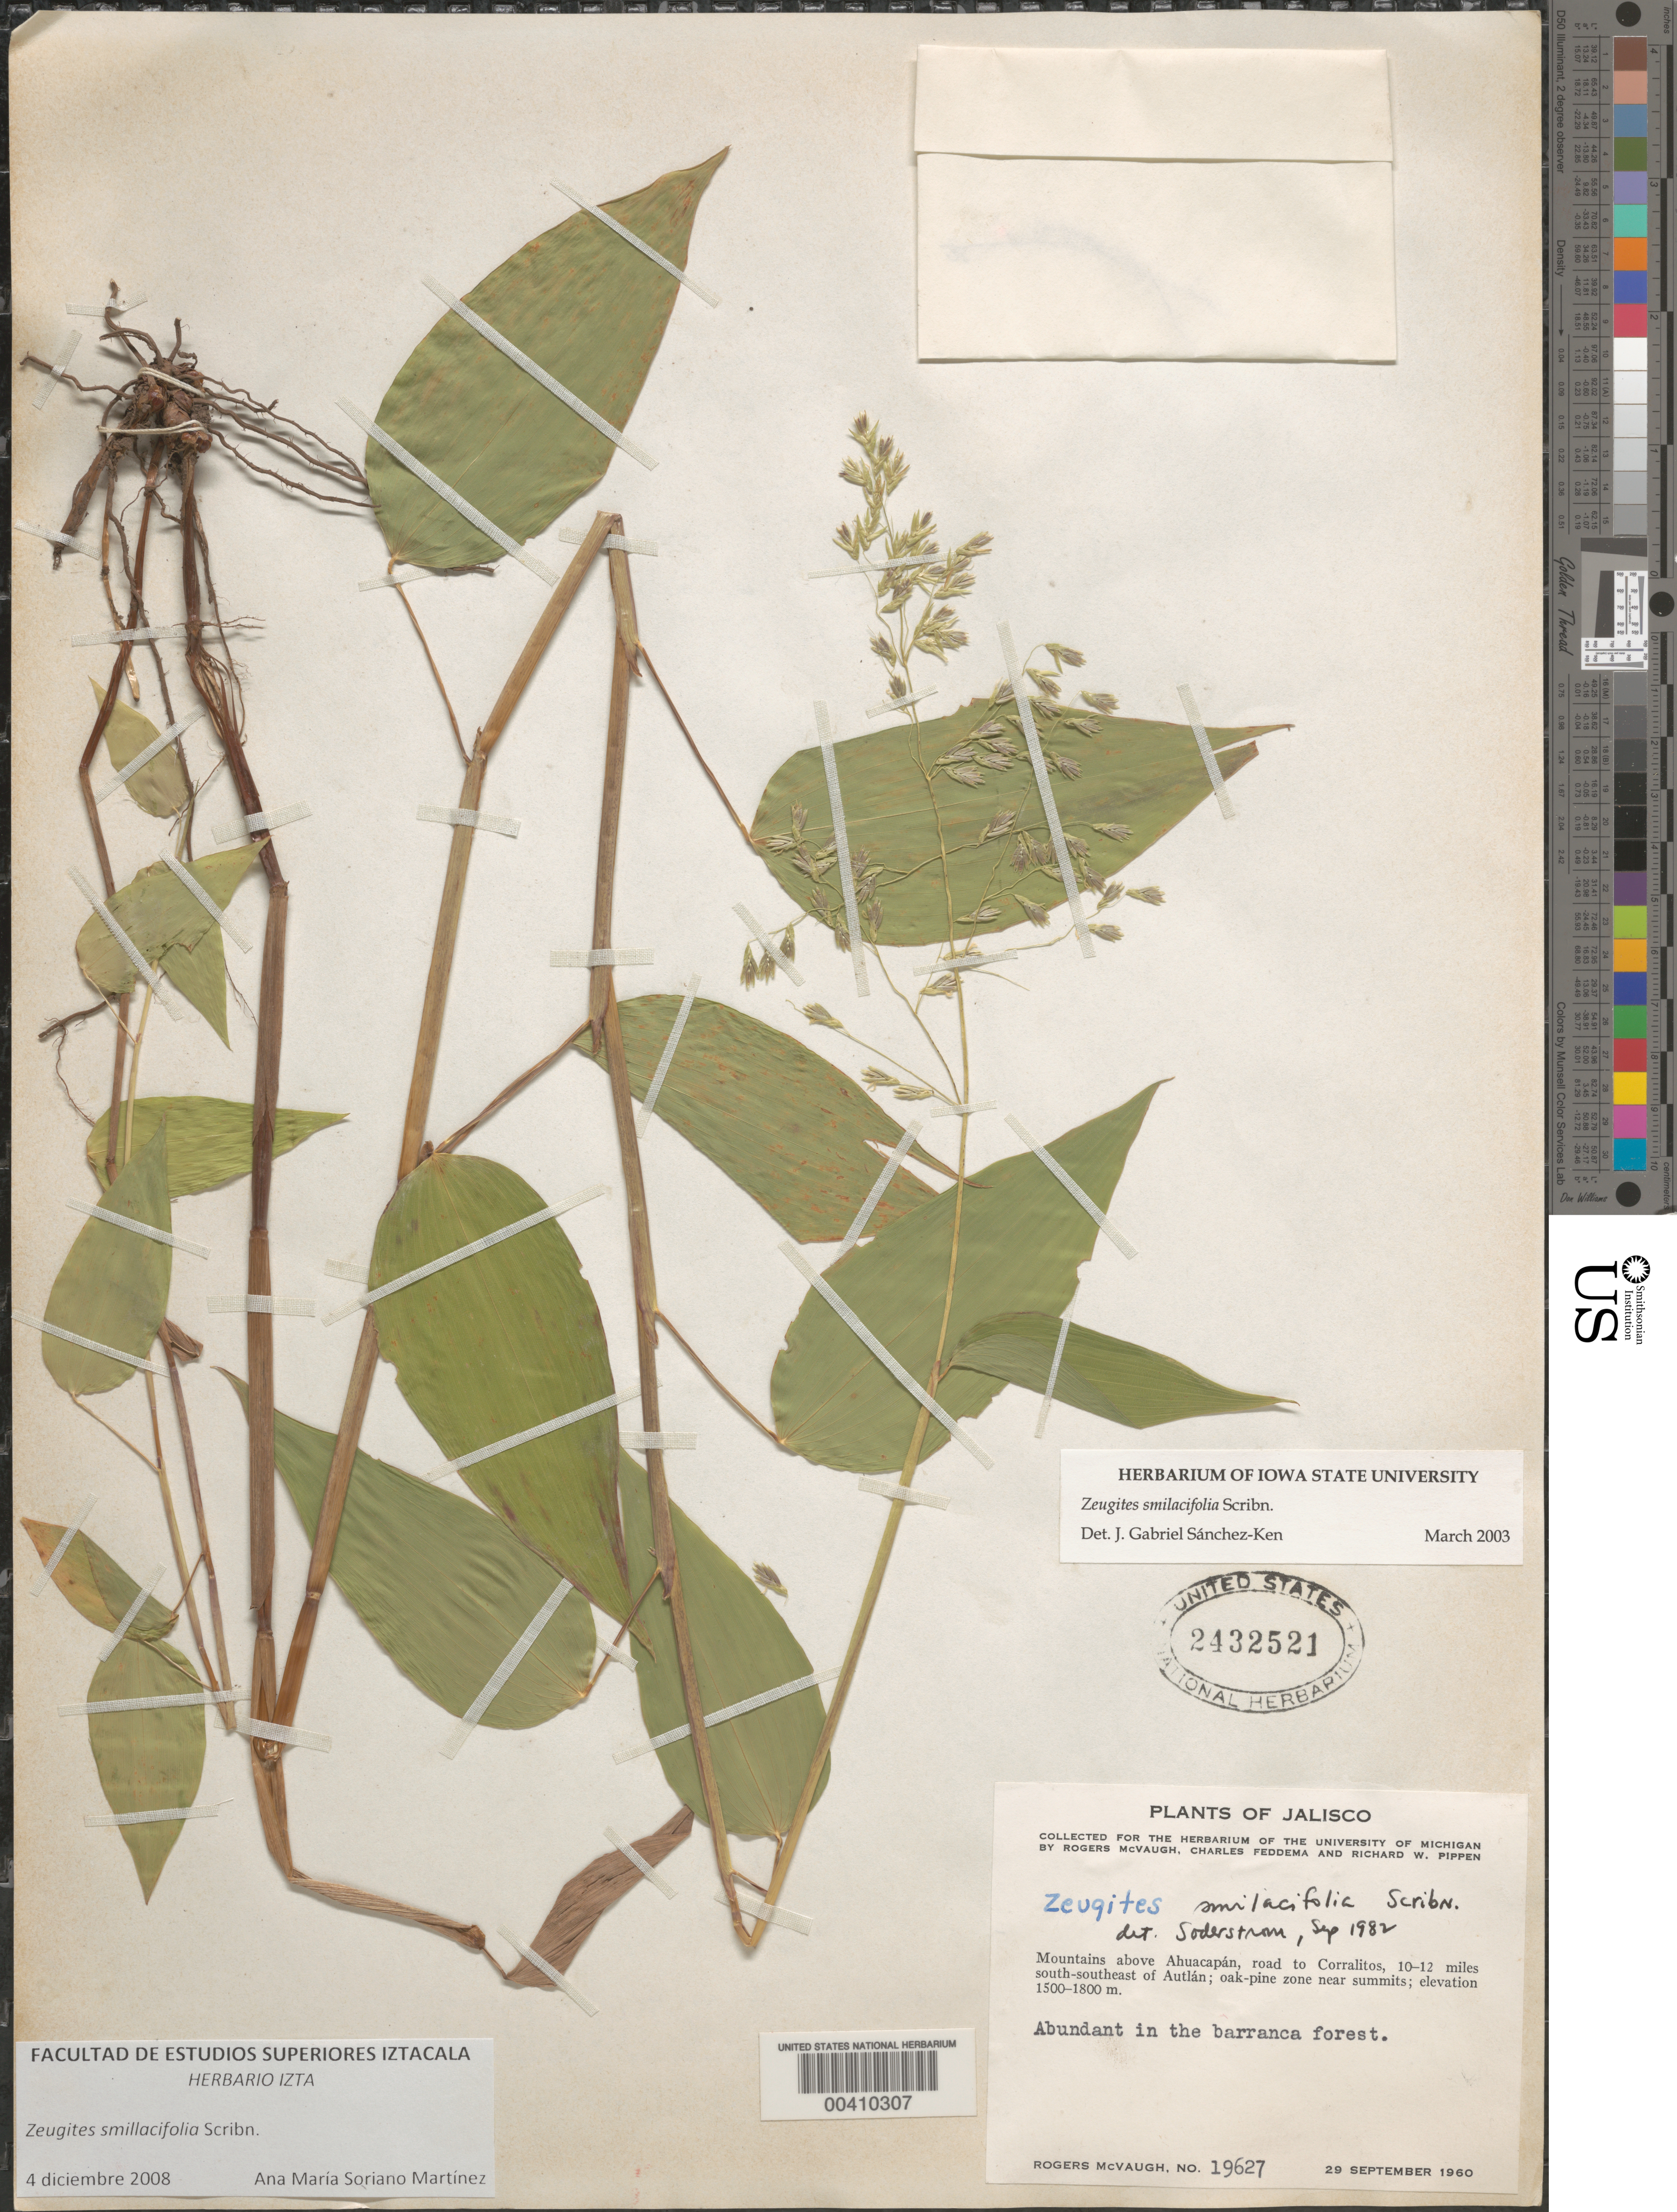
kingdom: Plantae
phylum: Tracheophyta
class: Liliopsida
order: Poales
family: Poaceae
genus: Zeugites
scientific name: Zeugites smilacifolius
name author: Scribn.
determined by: Soderstrom, T. R.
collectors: R. McVaugh, C. Feddema & R. W. Pippen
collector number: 19627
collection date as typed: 29 Sep 1960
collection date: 1960-09-29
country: Mexico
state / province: Jalisco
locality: Mts above Ahuacapán, rd to Corralitos, 10-12 mi SSE of Autlán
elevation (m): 1500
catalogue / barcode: US 2432521